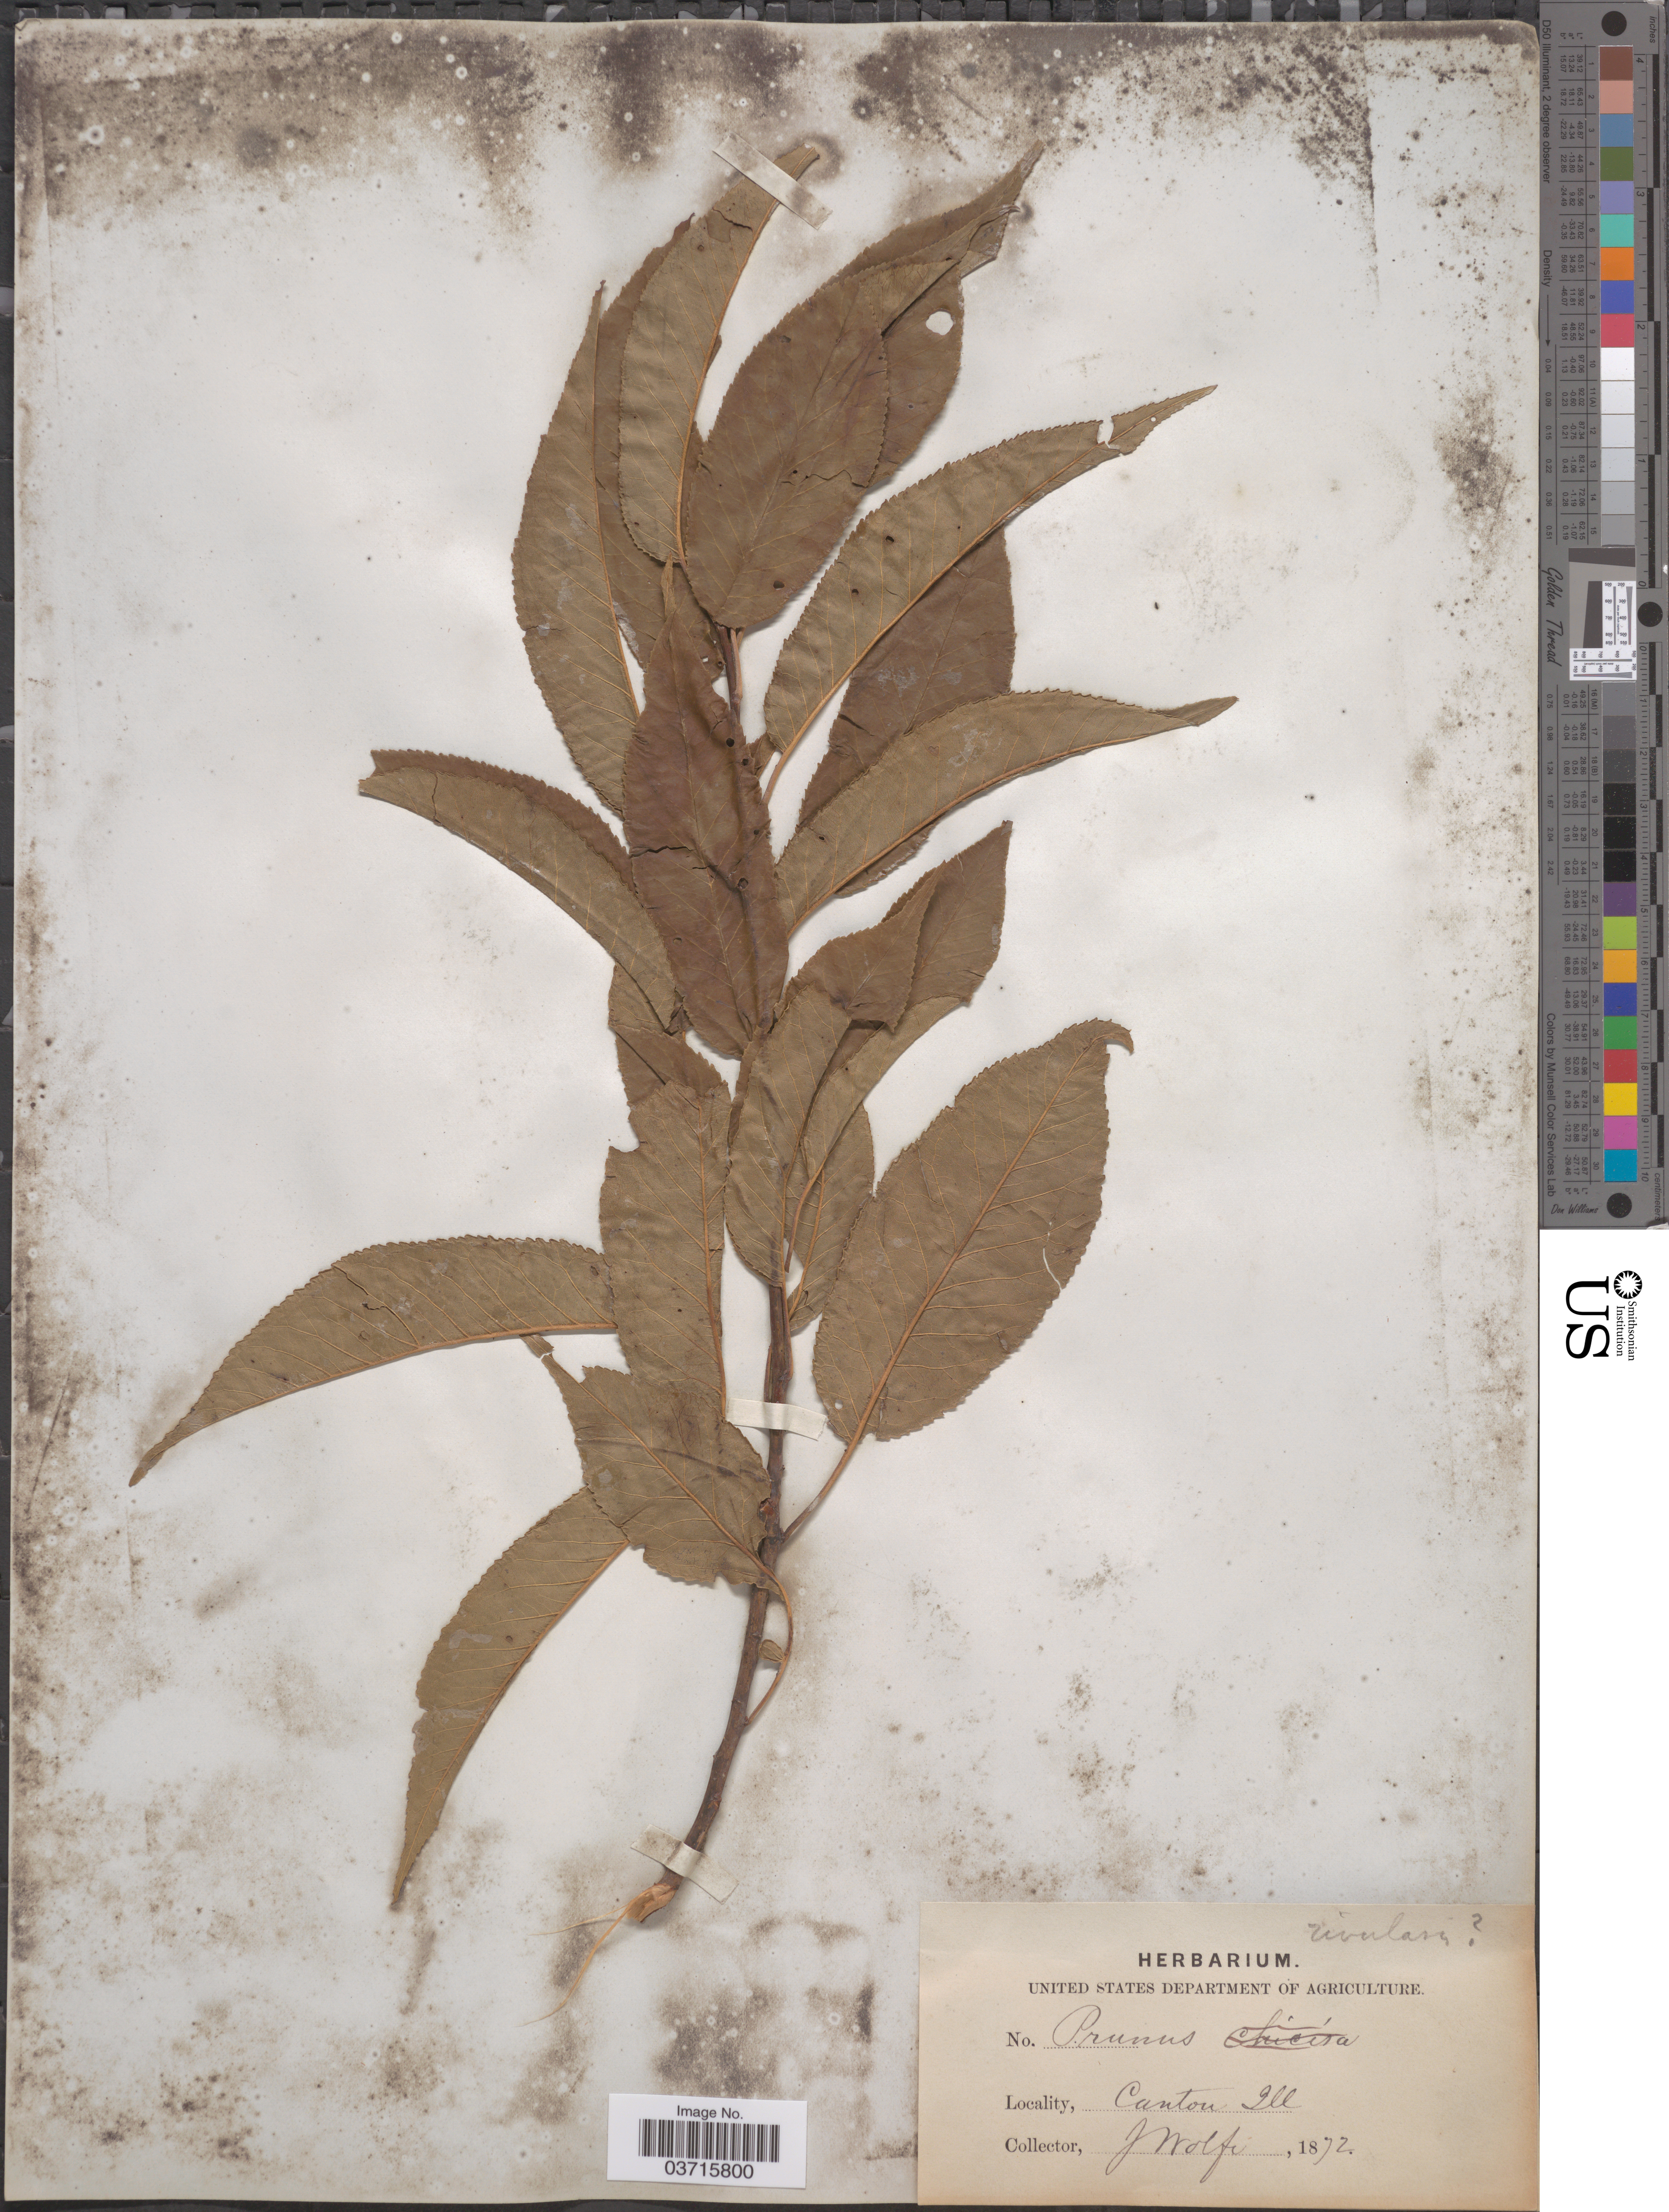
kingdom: Plantae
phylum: Tracheophyta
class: Magnoliopsida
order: Rosales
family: Rosaceae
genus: Prunus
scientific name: Prunus hortulana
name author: L.H. Bailey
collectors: J. Wolfe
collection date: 1872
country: United States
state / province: Illinois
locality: Canton.